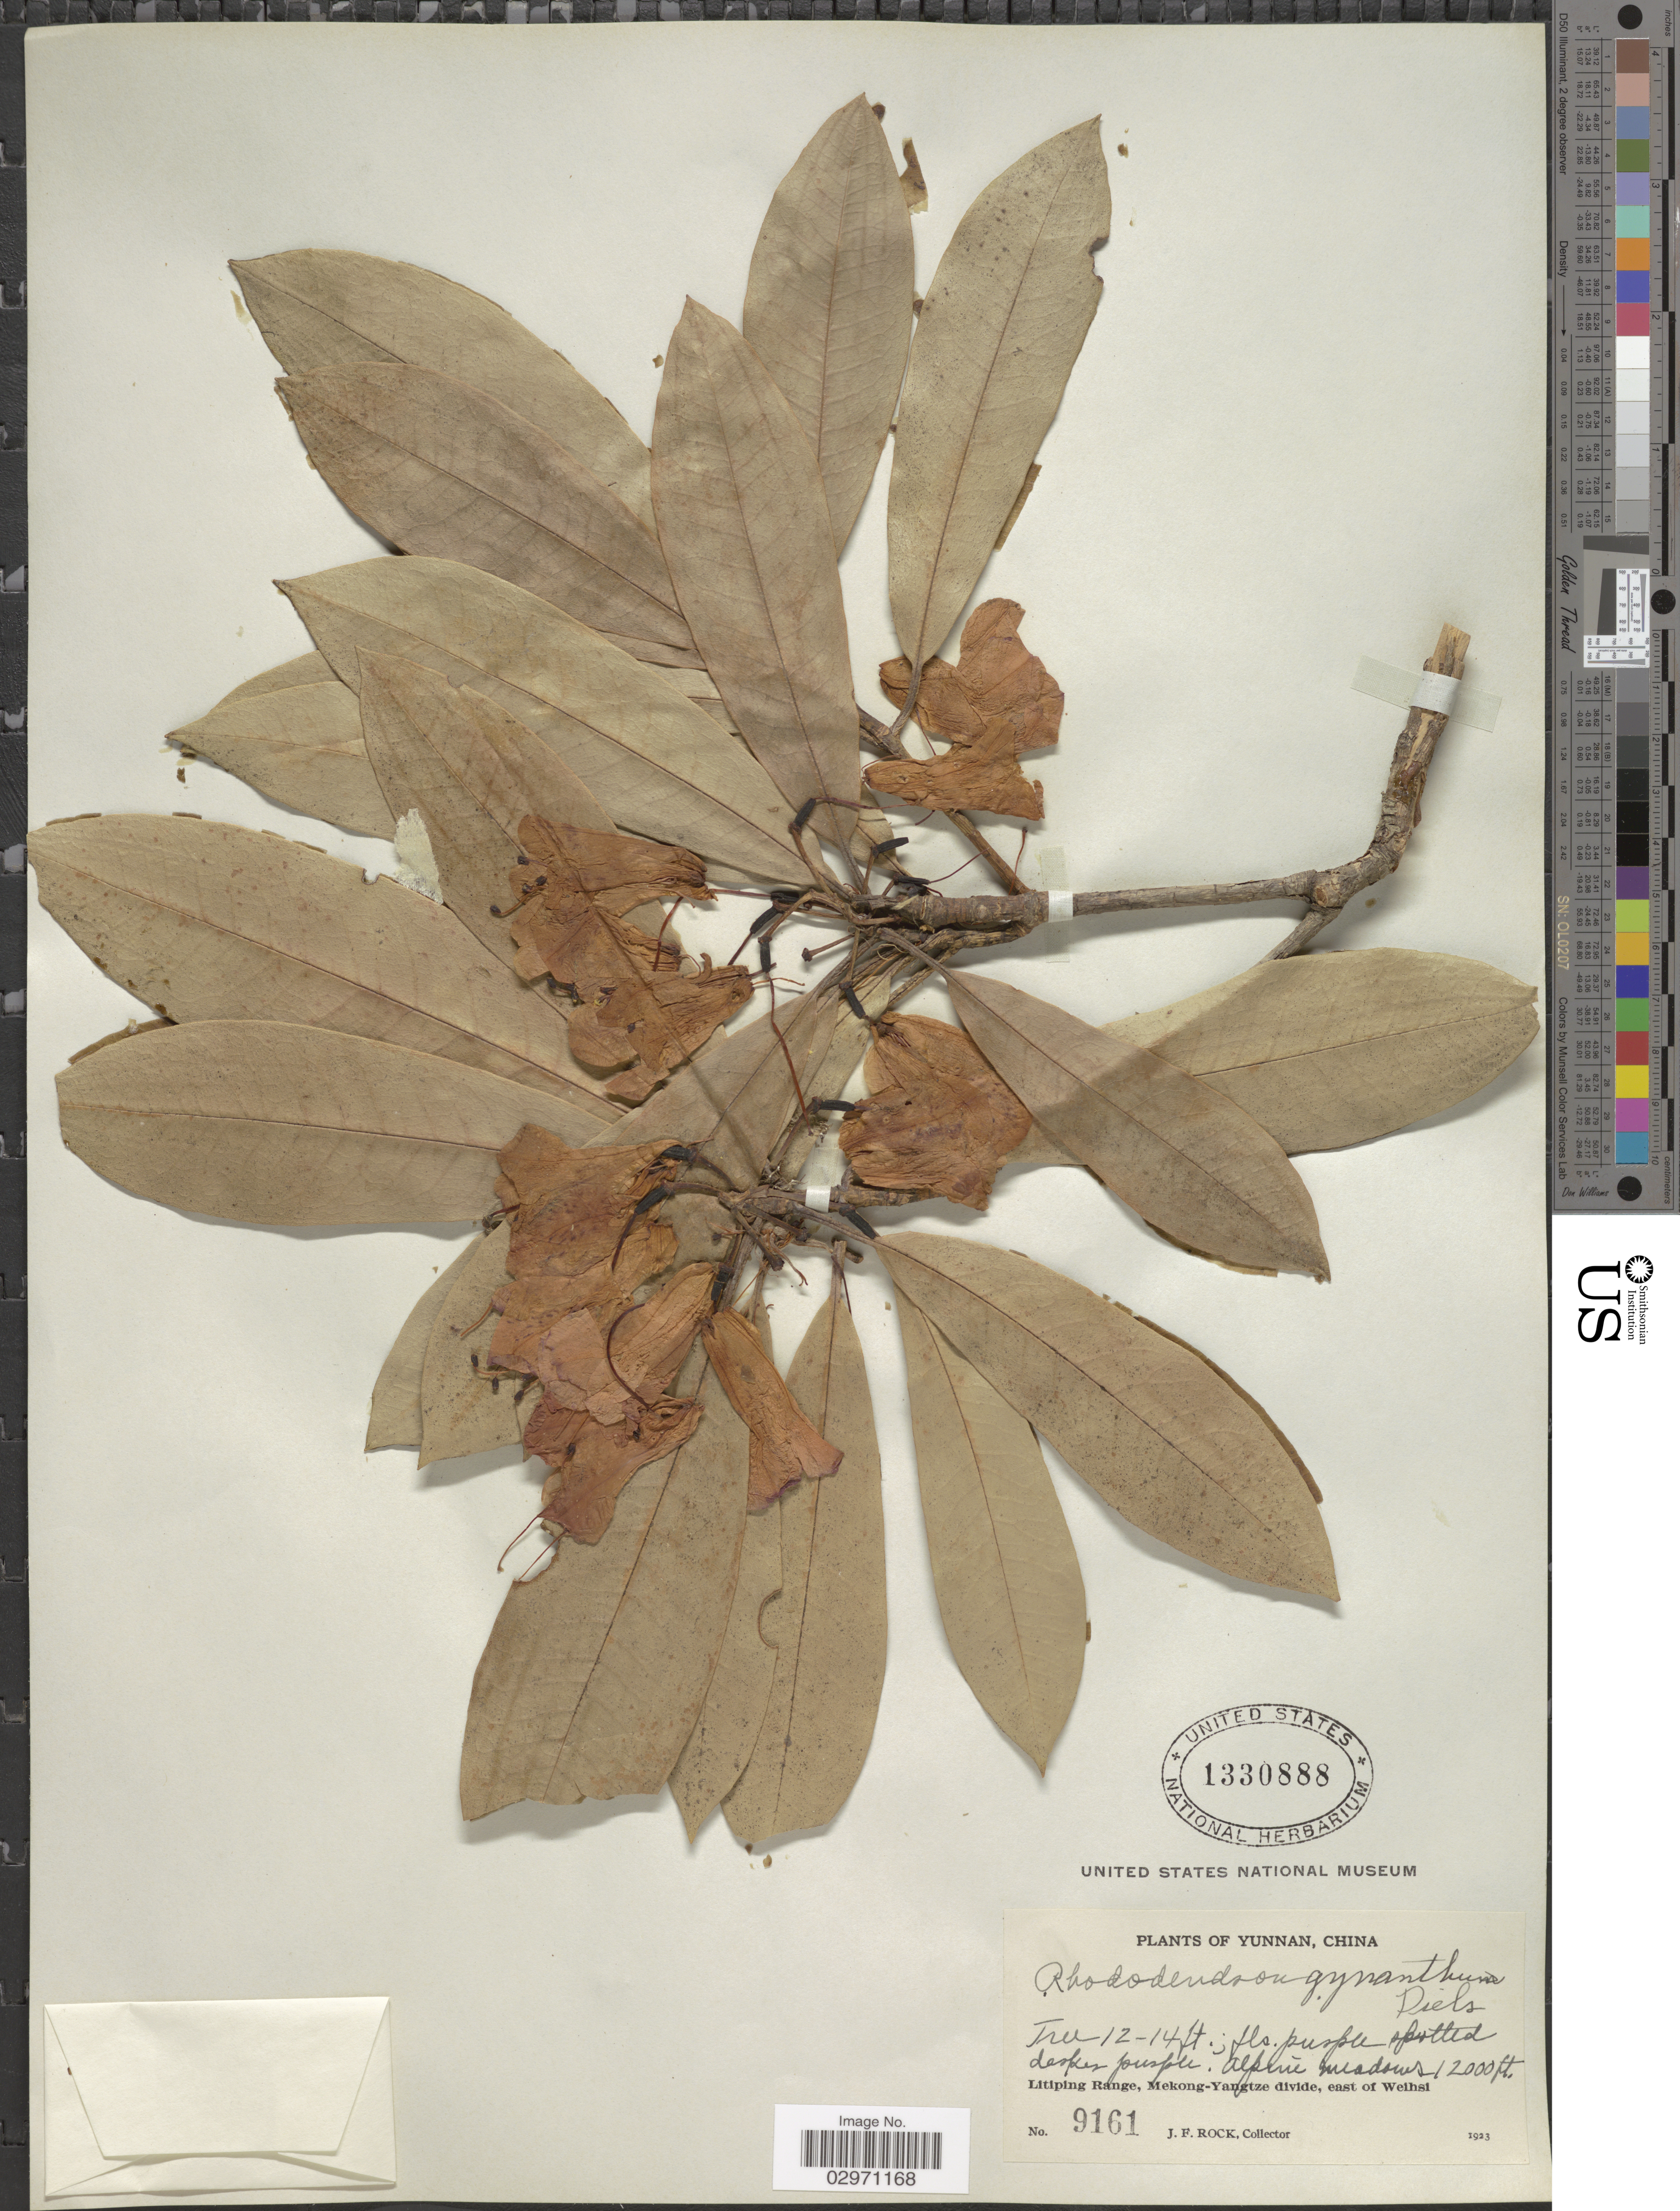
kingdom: Plantae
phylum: Tracheophyta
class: Magnoliopsida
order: Ericales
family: Ericaceae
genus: Rhododendron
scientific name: Rhododendron gymnanthum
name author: Diels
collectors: J. Rock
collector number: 9161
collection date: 1923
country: China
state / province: Yunnan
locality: Litiping Range, Mekong-Yangtze divide, east of Weihsi.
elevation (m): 3658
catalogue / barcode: US 1330888